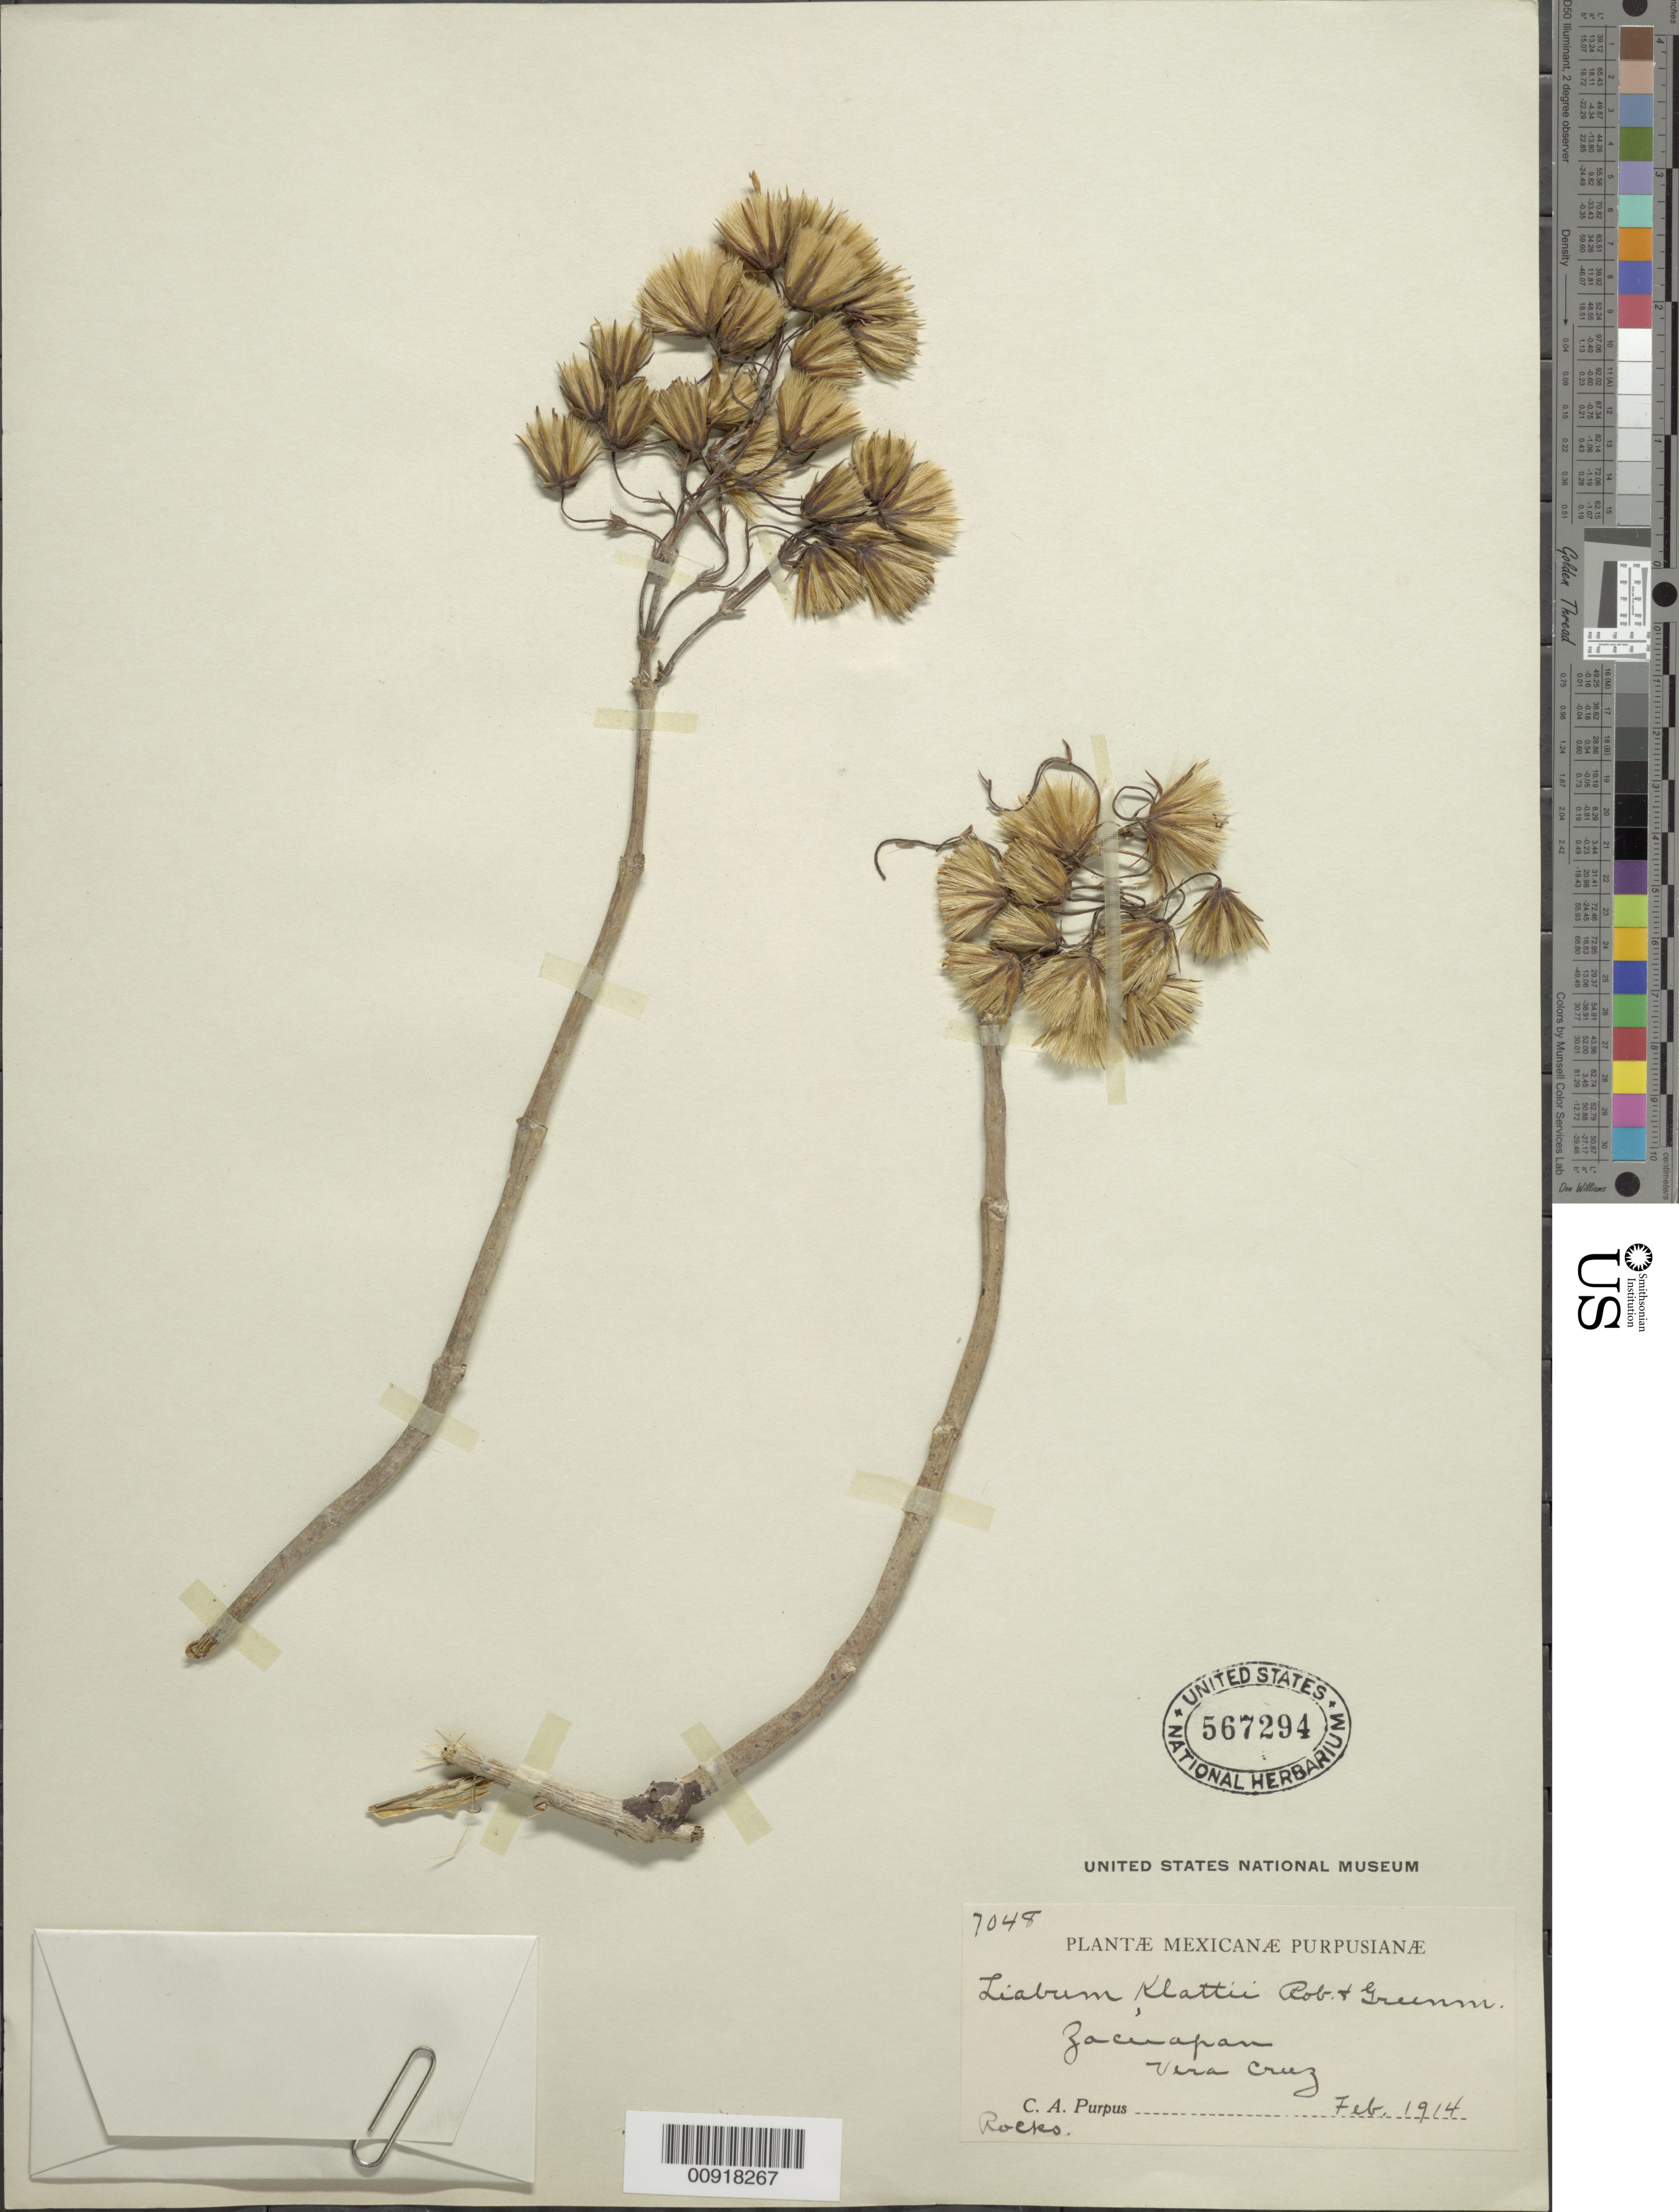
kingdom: Plantae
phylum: Tracheophyta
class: Magnoliopsida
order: Asterales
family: Asteraceae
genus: Sinclairia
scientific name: Sinclairia klattii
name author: (B.L. Rob. & Greenm.) H. Rob. & Brettell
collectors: C. A. Purpus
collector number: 7048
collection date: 1914-02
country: Mexico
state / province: Veracruz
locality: Zacuapan, Vera Cruz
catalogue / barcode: US 567294